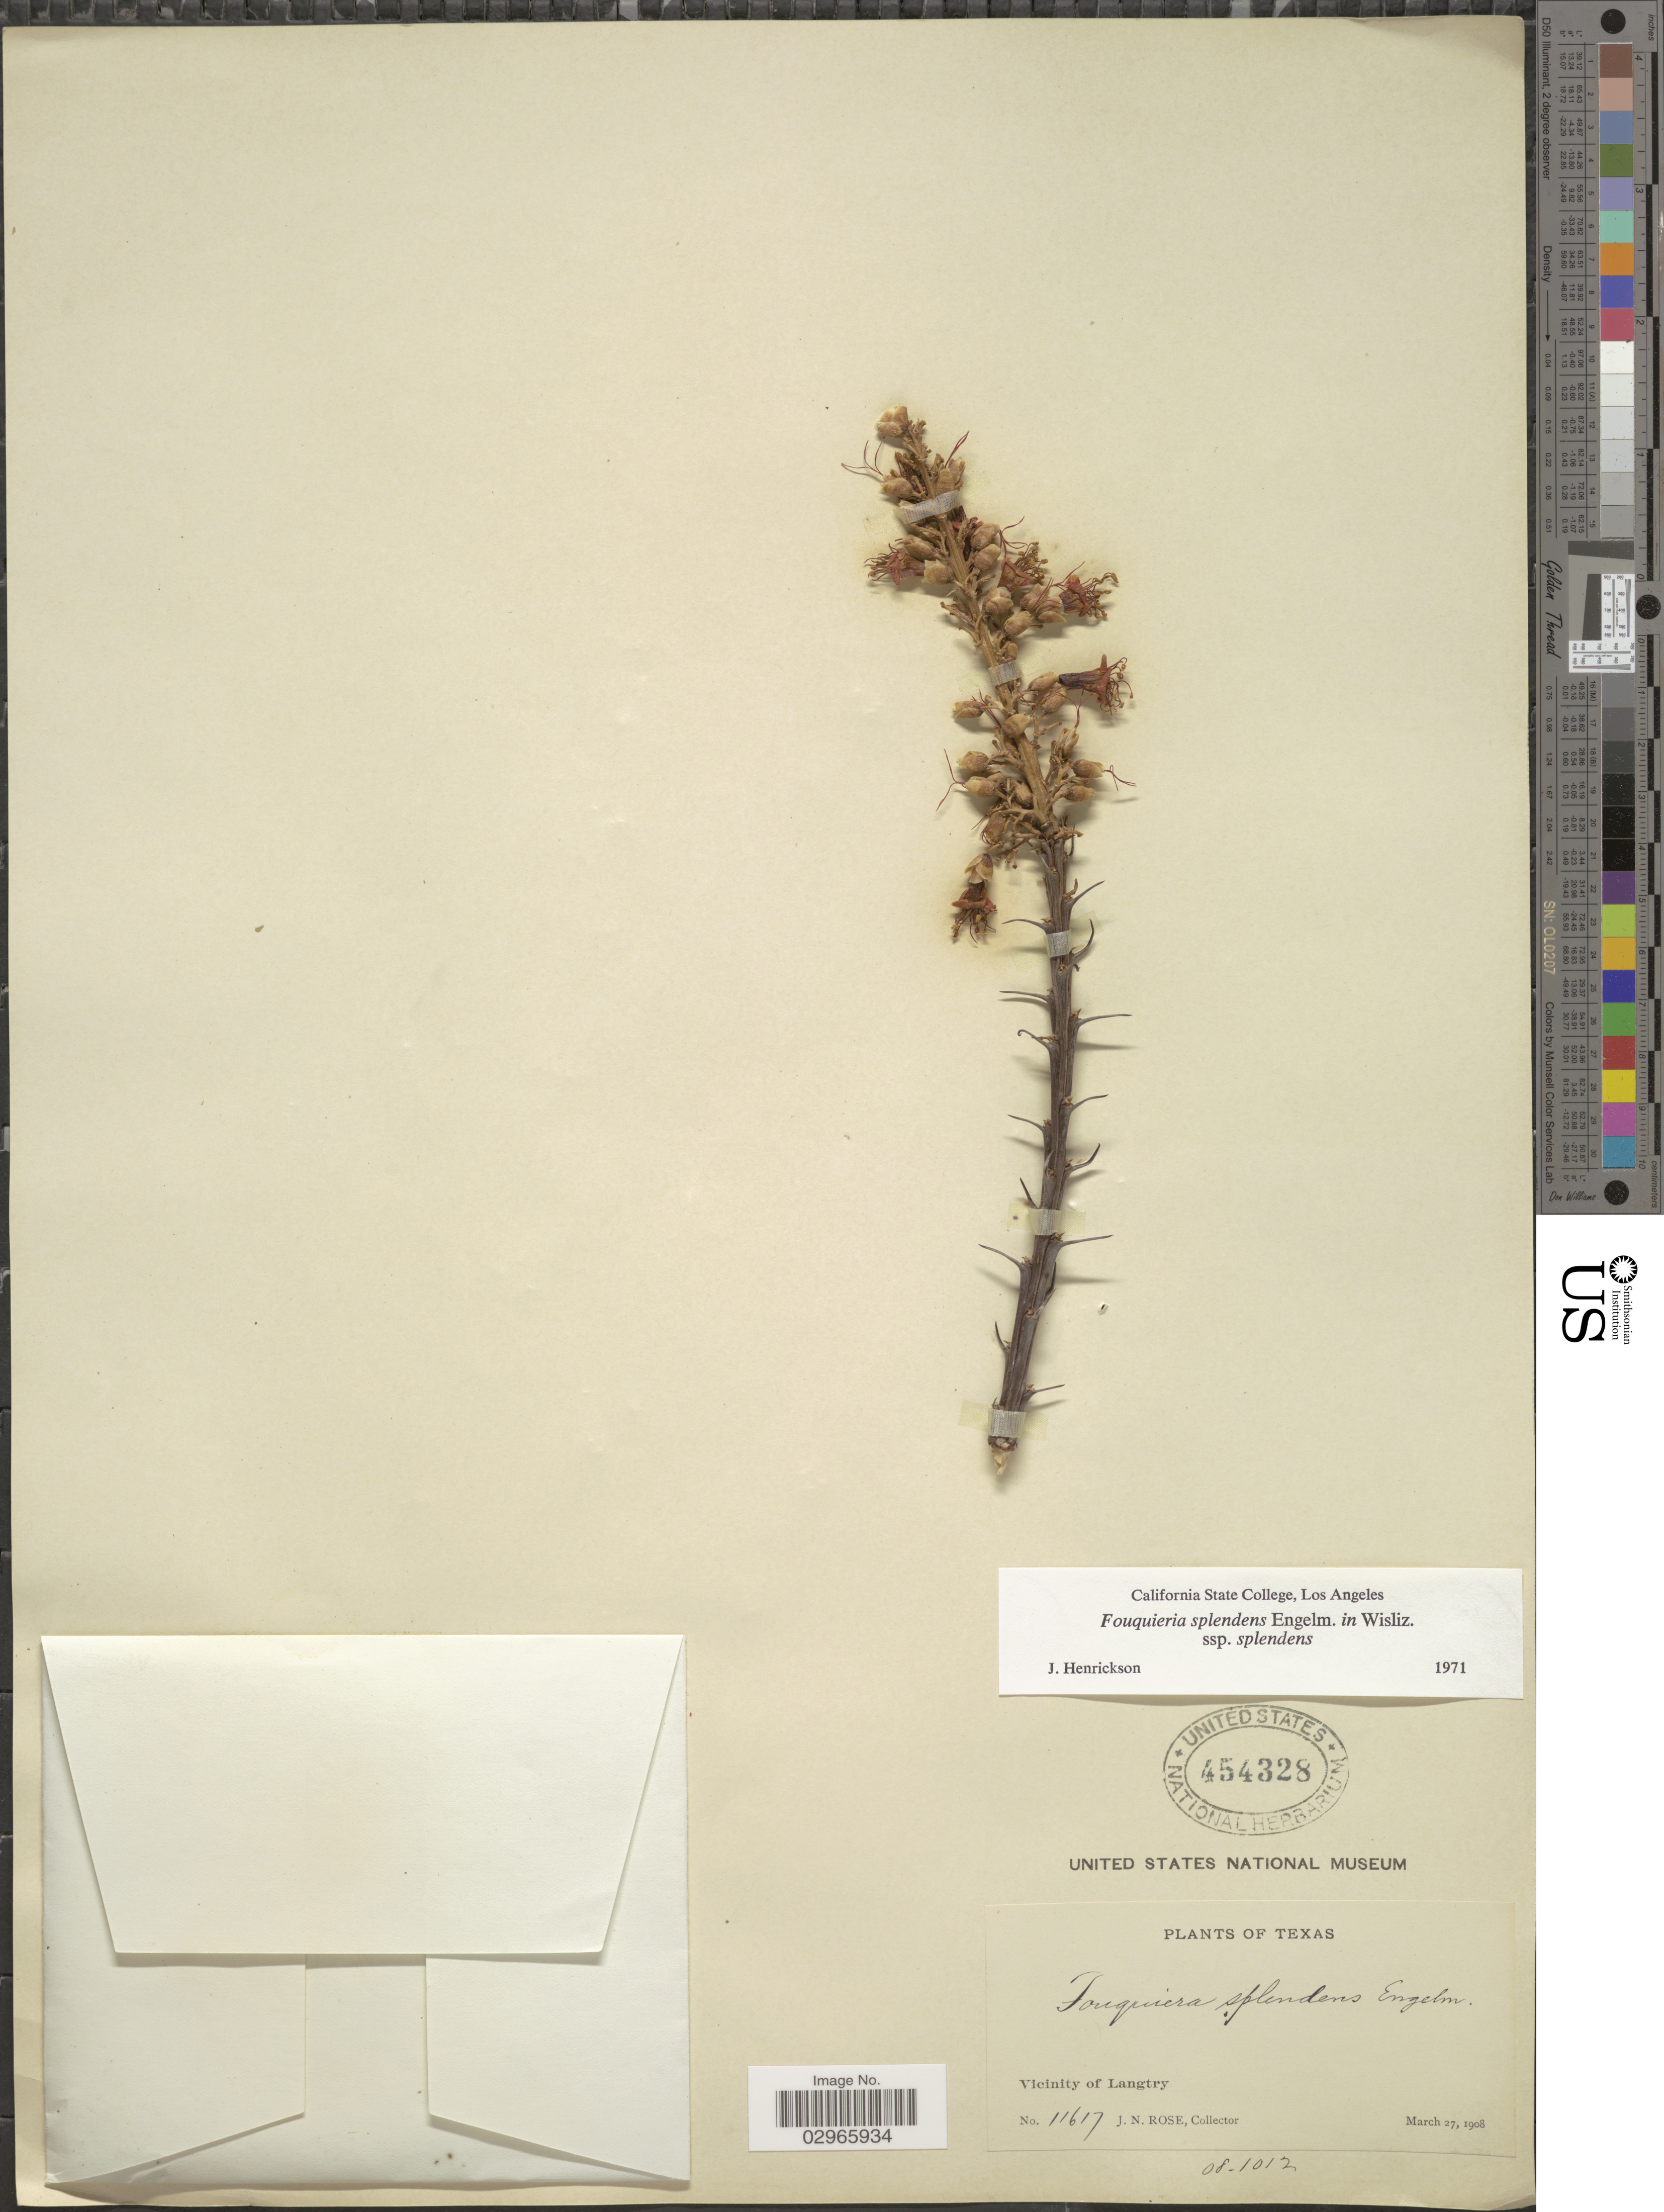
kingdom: Plantae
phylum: Tracheophyta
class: Magnoliopsida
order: Ericales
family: Fouquieriaceae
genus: Fouquieria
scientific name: Fouquieria splendens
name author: Engelm.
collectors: J. N. Rose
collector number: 11617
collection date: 1908-03-27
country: United States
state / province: Texas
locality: Vicinity of Langrty.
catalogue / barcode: US 454328